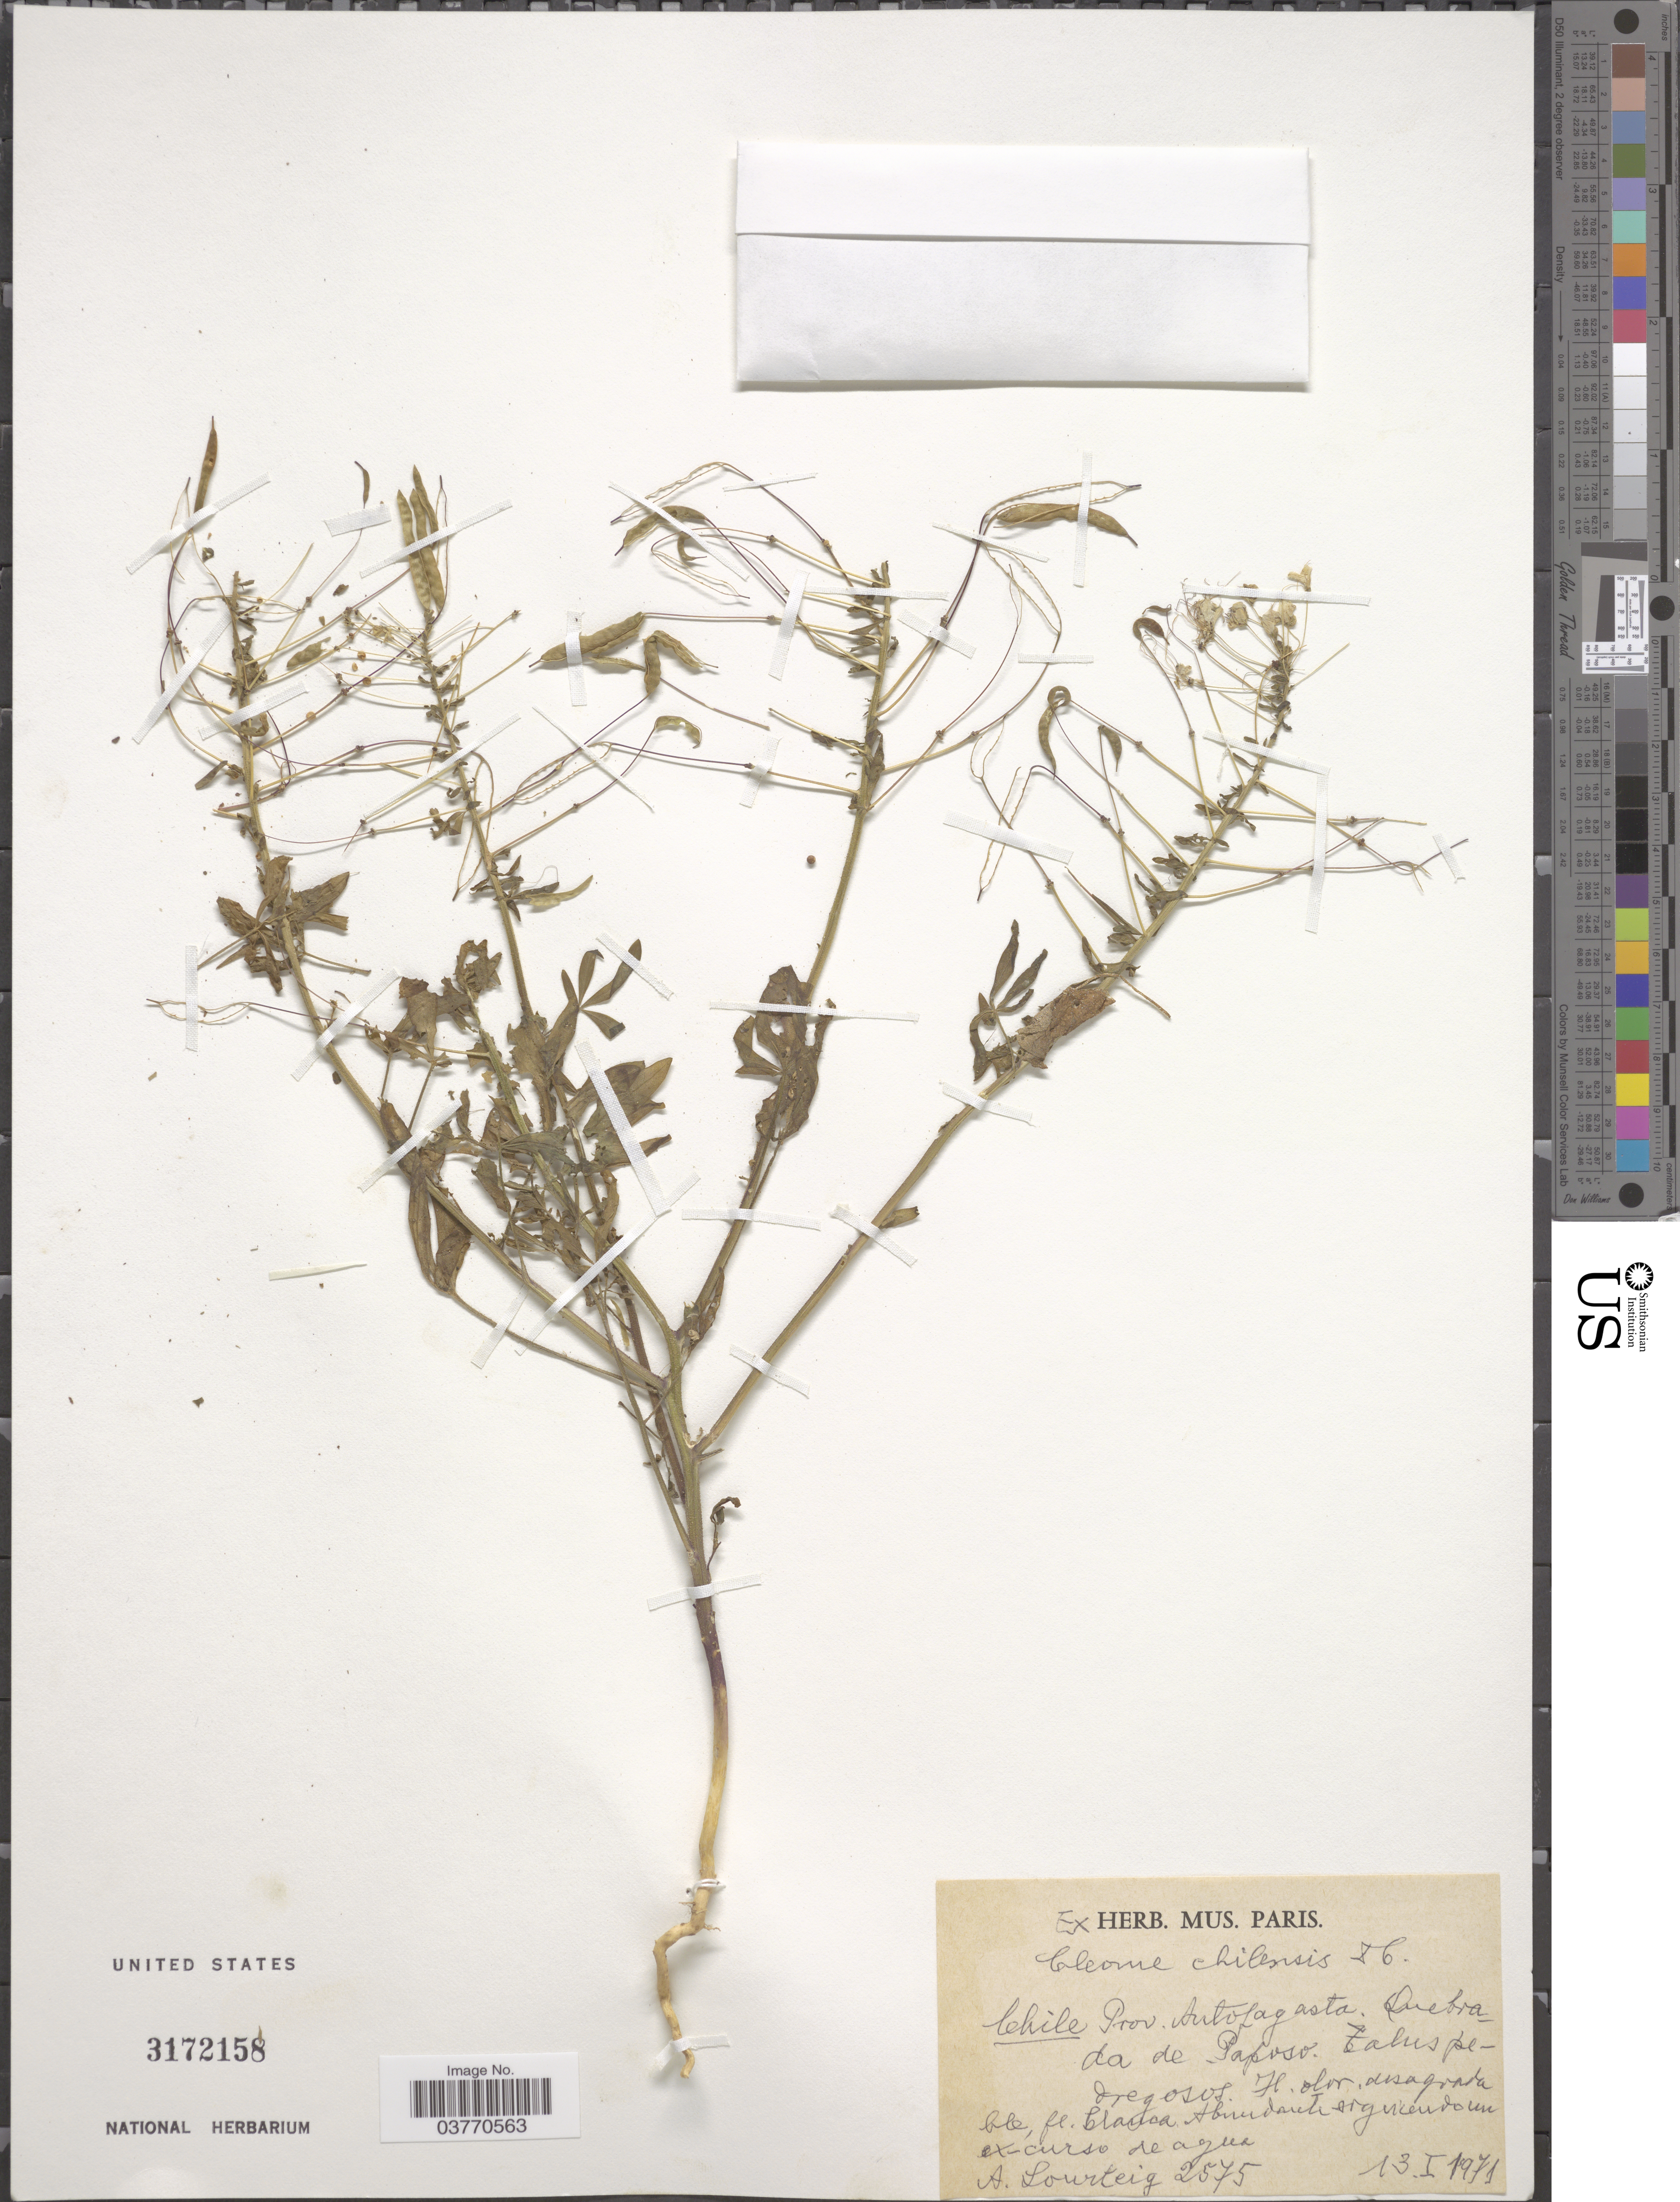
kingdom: Plantae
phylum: Tracheophyta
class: Magnoliopsida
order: Brassicales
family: Cleomaceae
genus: Andinocleome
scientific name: Andinocleome chilensis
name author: (DC.) Iltis ex E.M. McGinty & Roalson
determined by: Strong, M. T., (US), Smithsonian Institution - National Museum of Natural History (UNITED STATES)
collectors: A. Lourteig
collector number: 2575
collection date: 1971-01-13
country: Chile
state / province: Antofagasta (II)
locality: Quebrada de Paposo.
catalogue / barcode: US 3172158